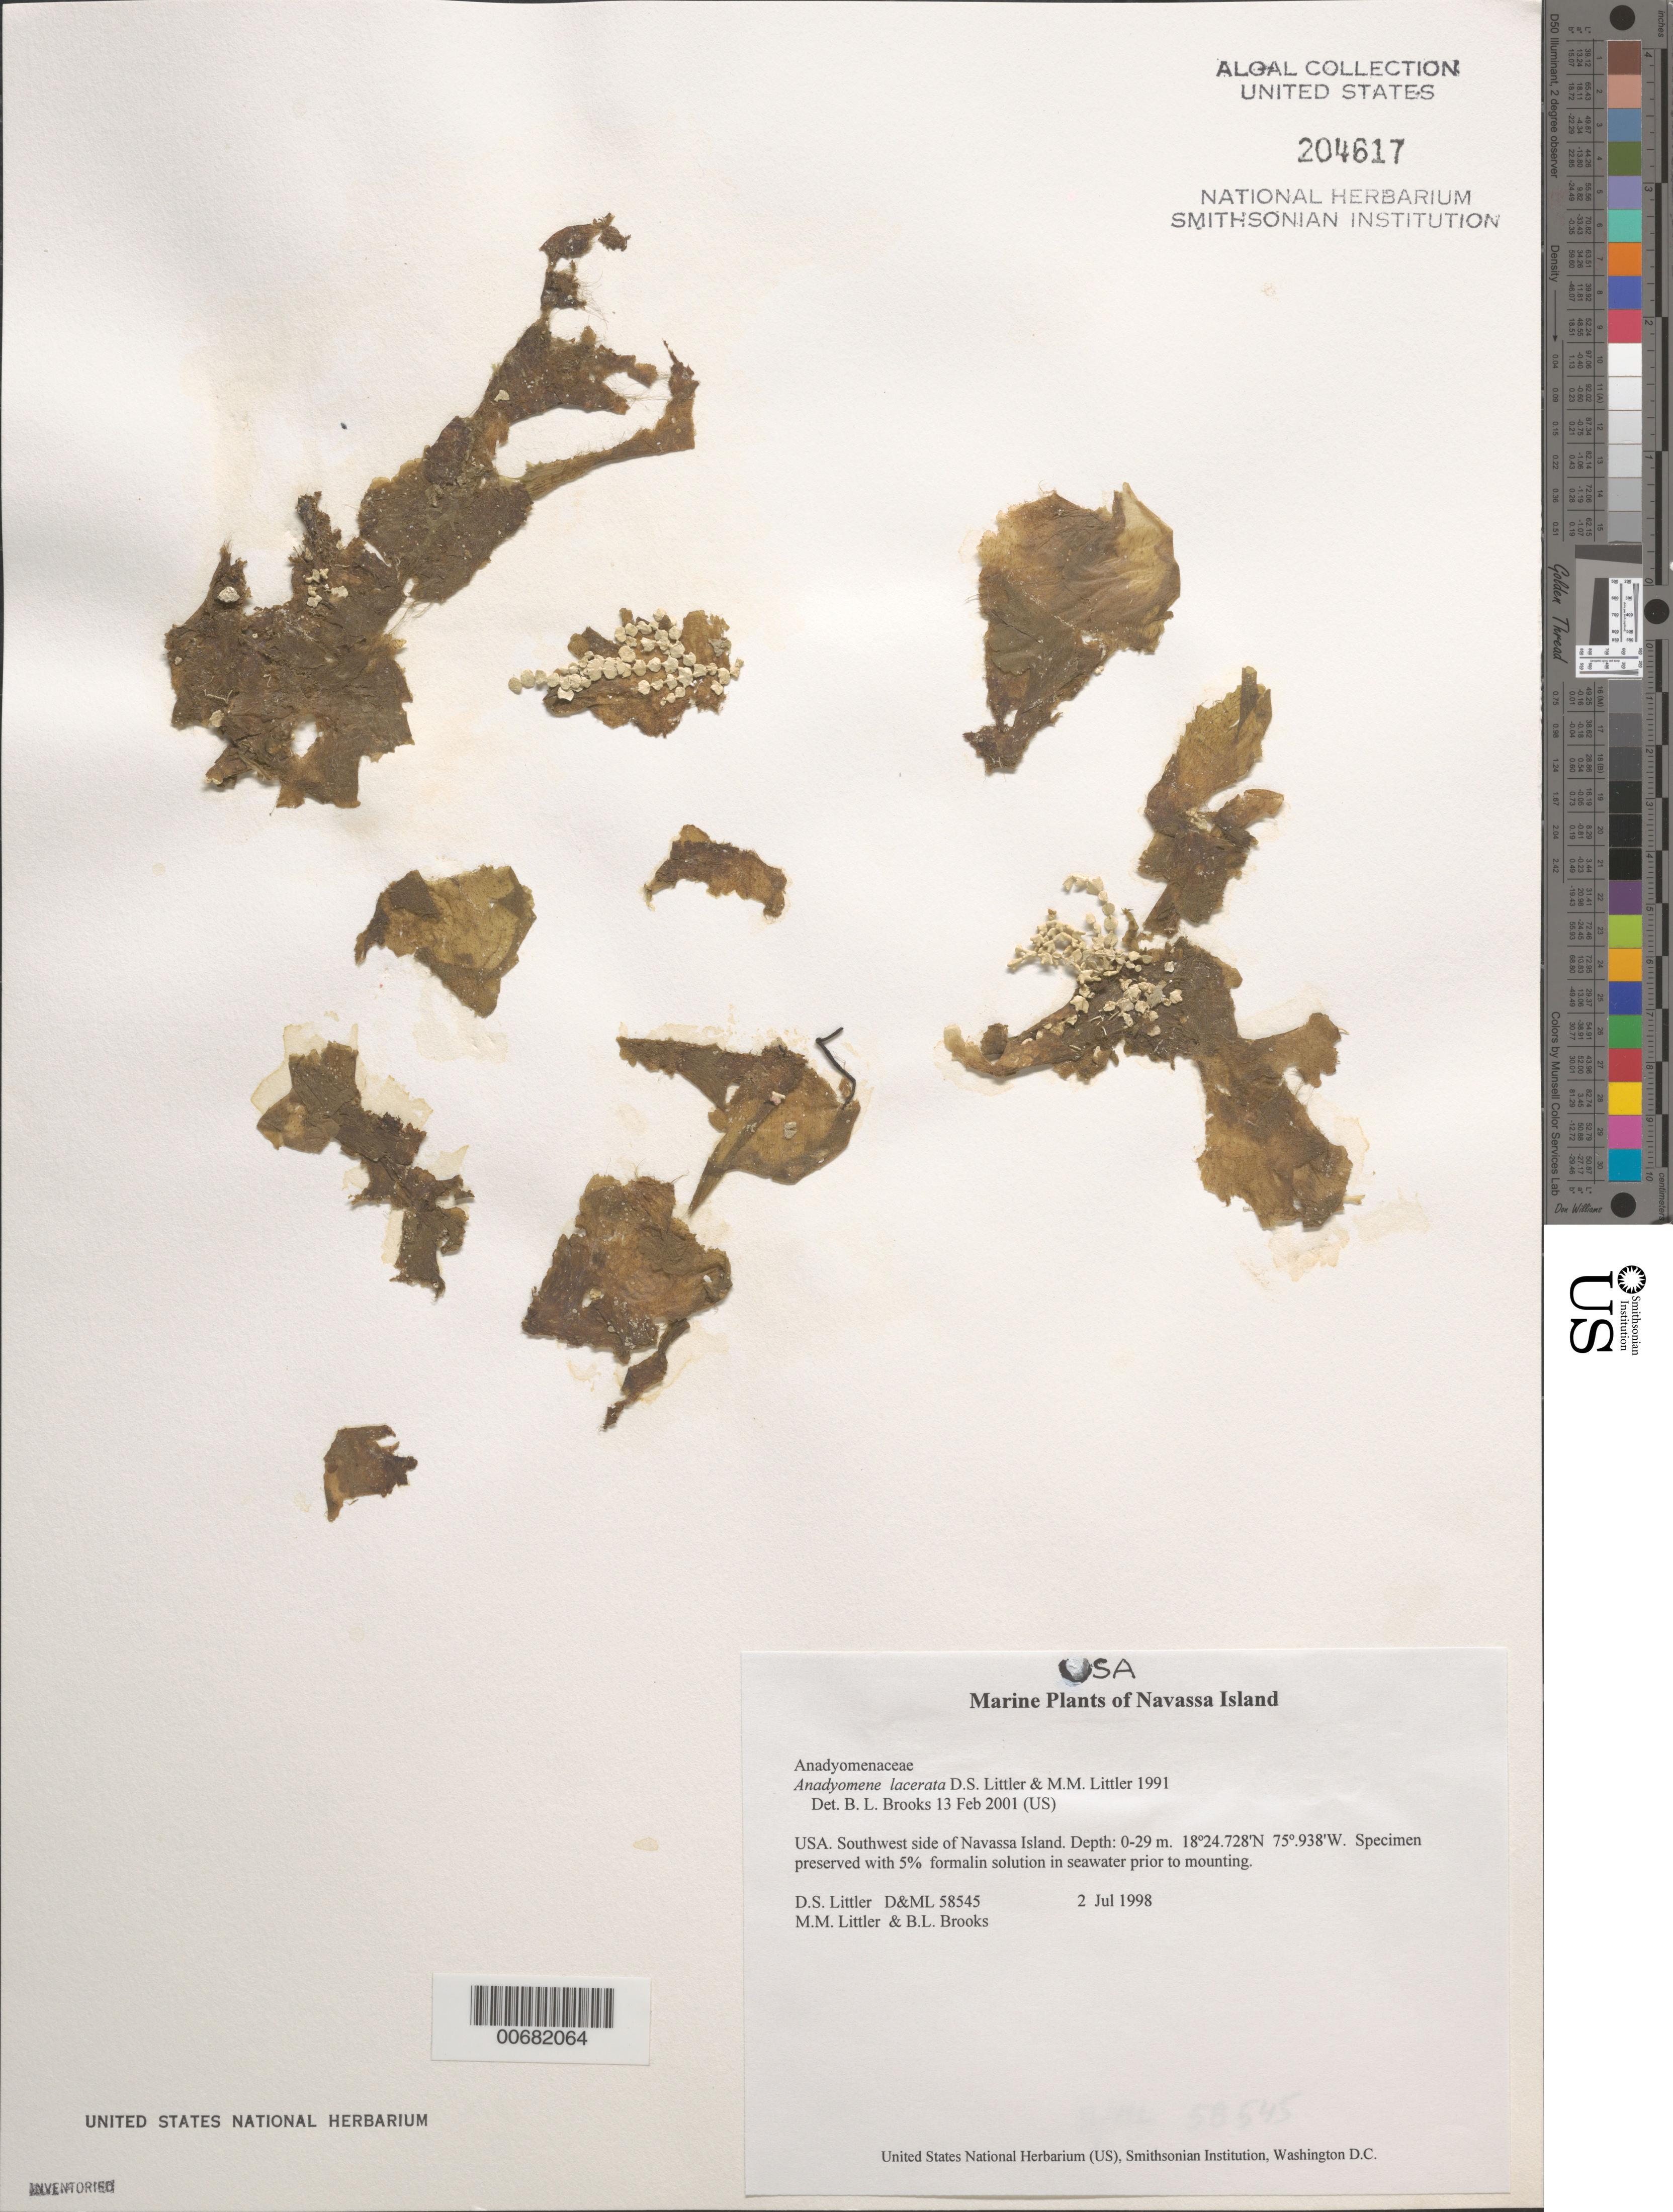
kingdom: Plantae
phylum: Chlorophyta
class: Ulvophyceae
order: Cladophorales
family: Anadyomenaceae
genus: Anadyomene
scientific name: Anadyomene lacerata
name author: D.S. Littler & Littler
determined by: Brooks, B. L., (BOT), Smithsonian Institution - National Museum of Natural History (UNITED STATES)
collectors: D. S. Littler, M. M. Littler & B. Brooks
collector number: D&ML 58545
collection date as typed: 02 Jul 1998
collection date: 1998-07-02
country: Navassa Island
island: Navassa Island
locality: Southwest side of island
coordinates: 18 24.728' N, 75 .938' W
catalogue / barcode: US 204617